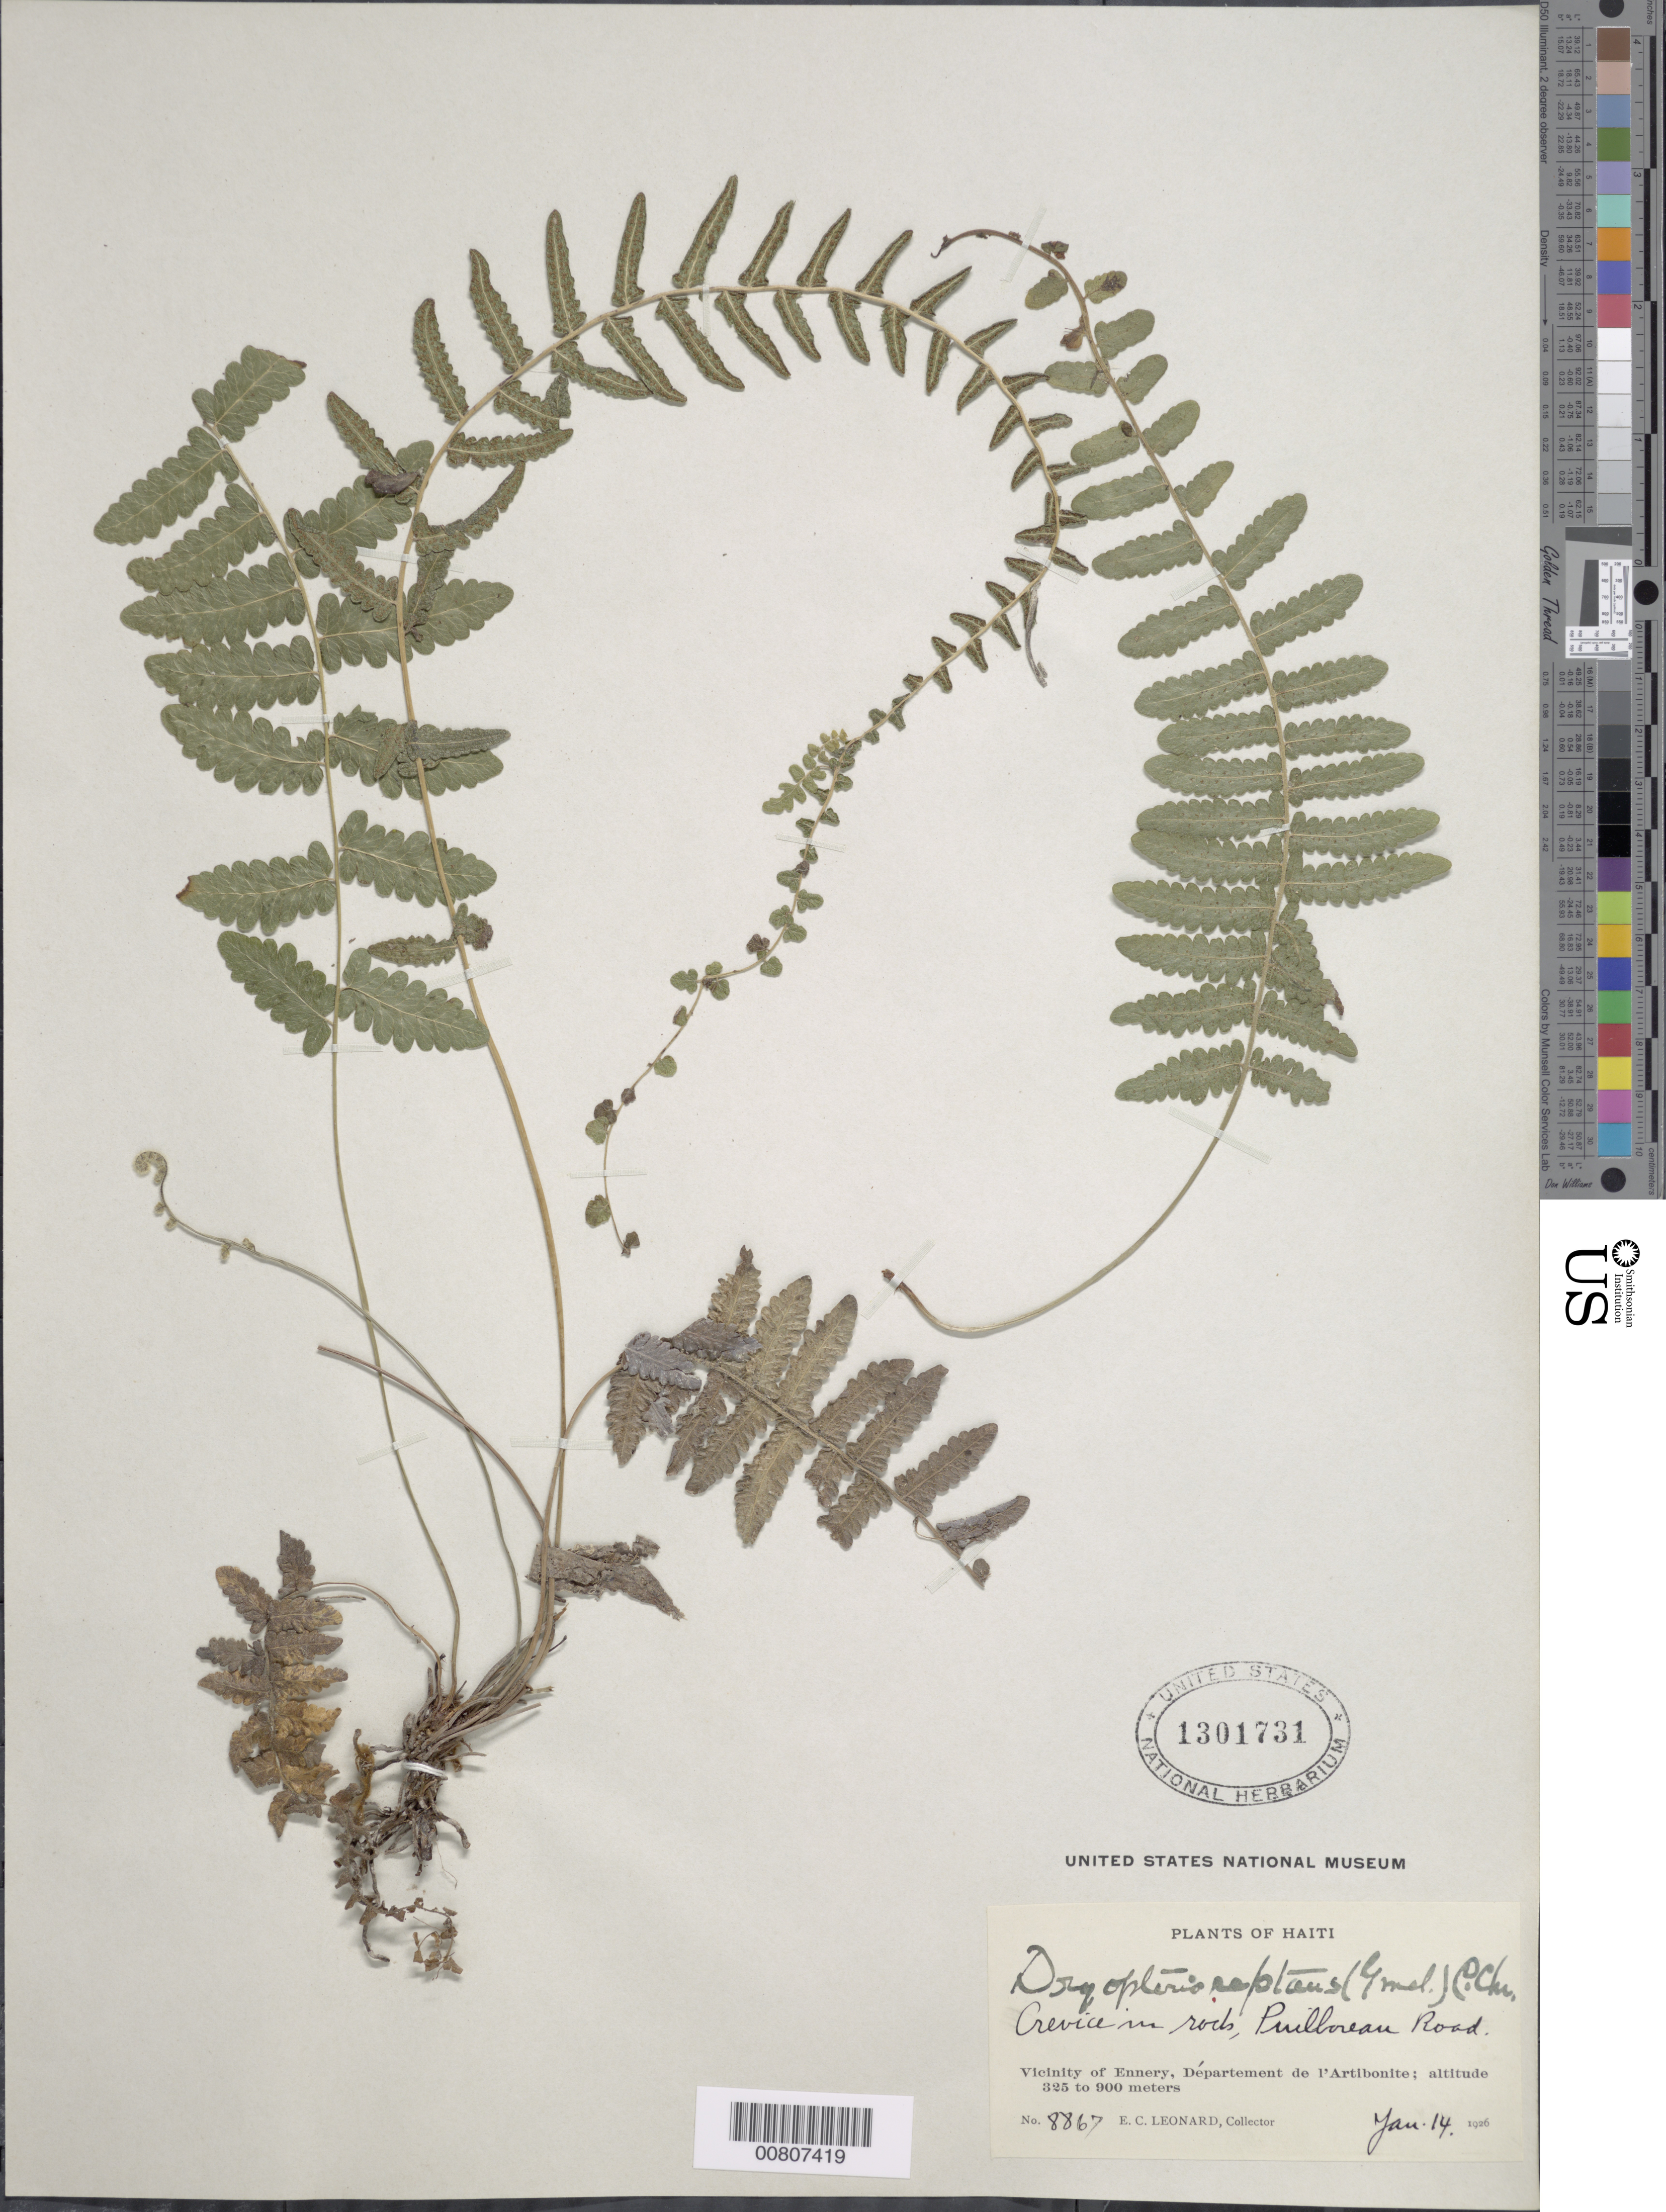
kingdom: Plantae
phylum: Tracheophyta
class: Polypodiopsida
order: Polypodiales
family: Thelypteridaceae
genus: Goniopteris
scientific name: Goniopteris reptans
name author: (J.F. Gmel.) C. Presl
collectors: E. C. Leonard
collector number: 8867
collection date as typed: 14 Jan 1926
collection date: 1926-01-14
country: Haiti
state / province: Artibonite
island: Hispaniola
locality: Ennery vicinity, Puilboreau Road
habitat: Crevice in rock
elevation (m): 325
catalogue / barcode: US 1301731